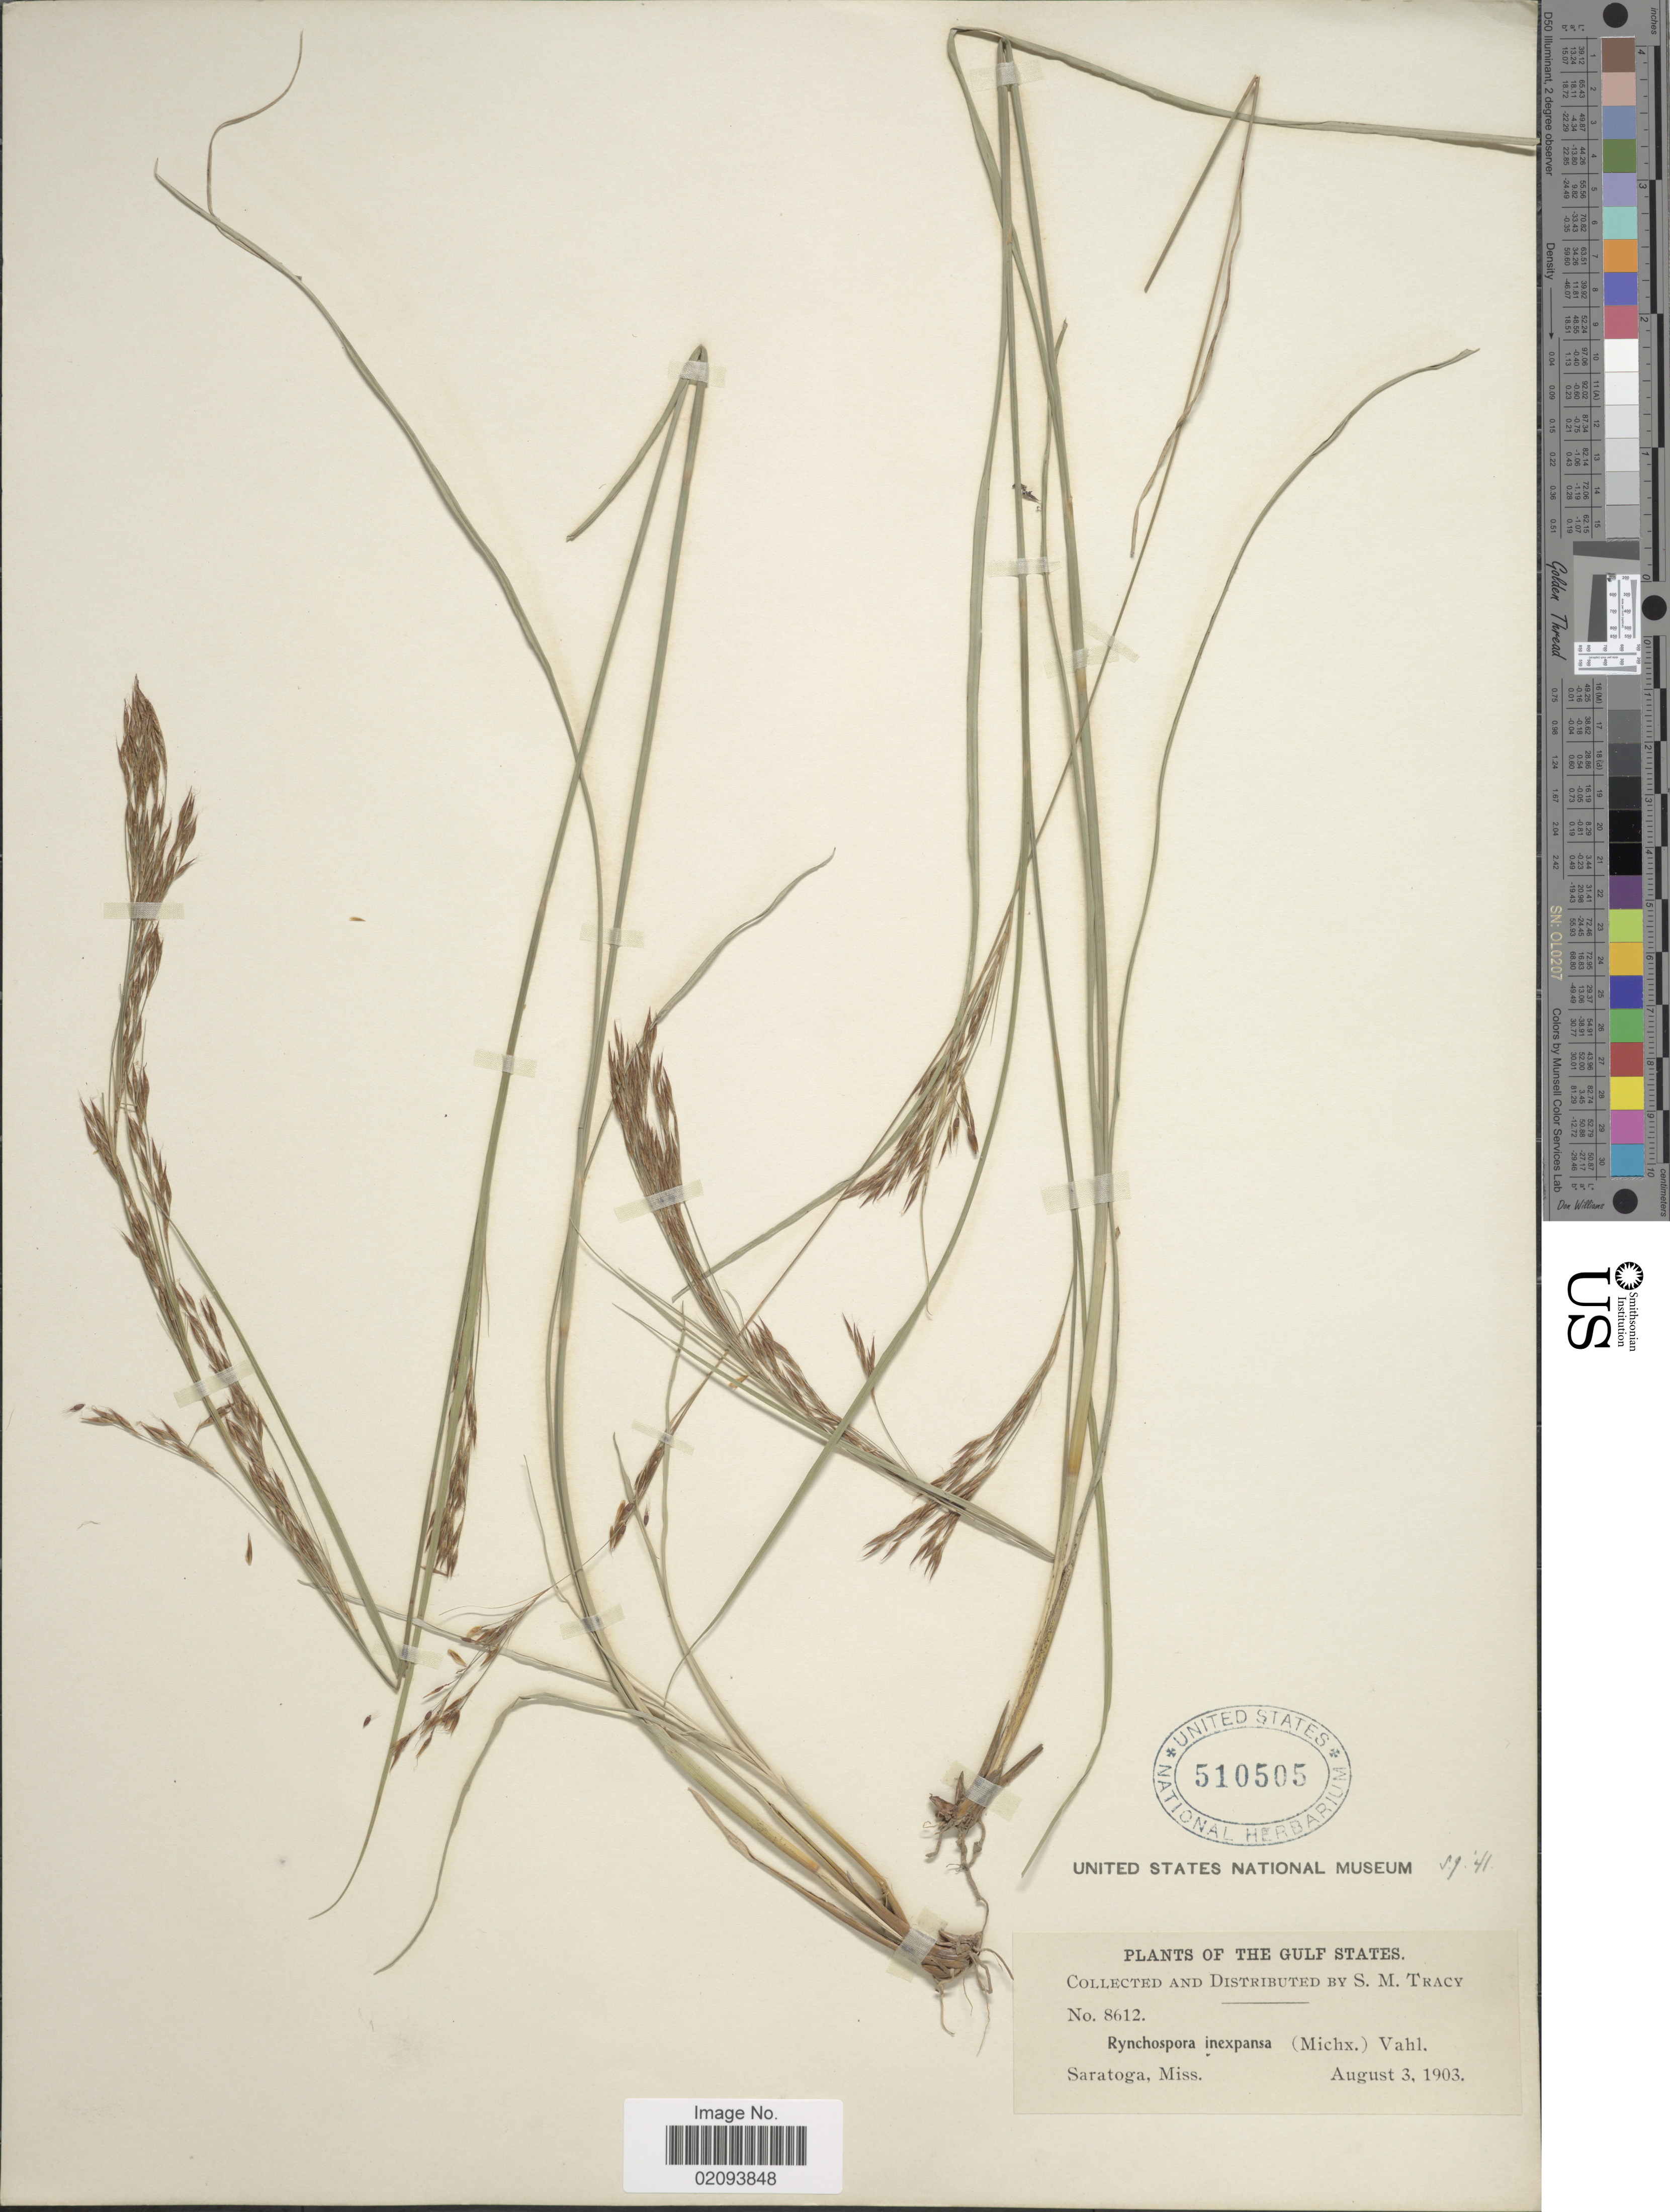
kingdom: Plantae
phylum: Tracheophyta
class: Liliopsida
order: Poales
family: Cyperaceae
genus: Rhynchospora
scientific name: Rhynchospora inexpansa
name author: (Michx.) Vahl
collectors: S. M. Tracy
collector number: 8612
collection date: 1903-08-03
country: United States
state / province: Mississippi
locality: Gulf States. Saratoga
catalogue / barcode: US 510505